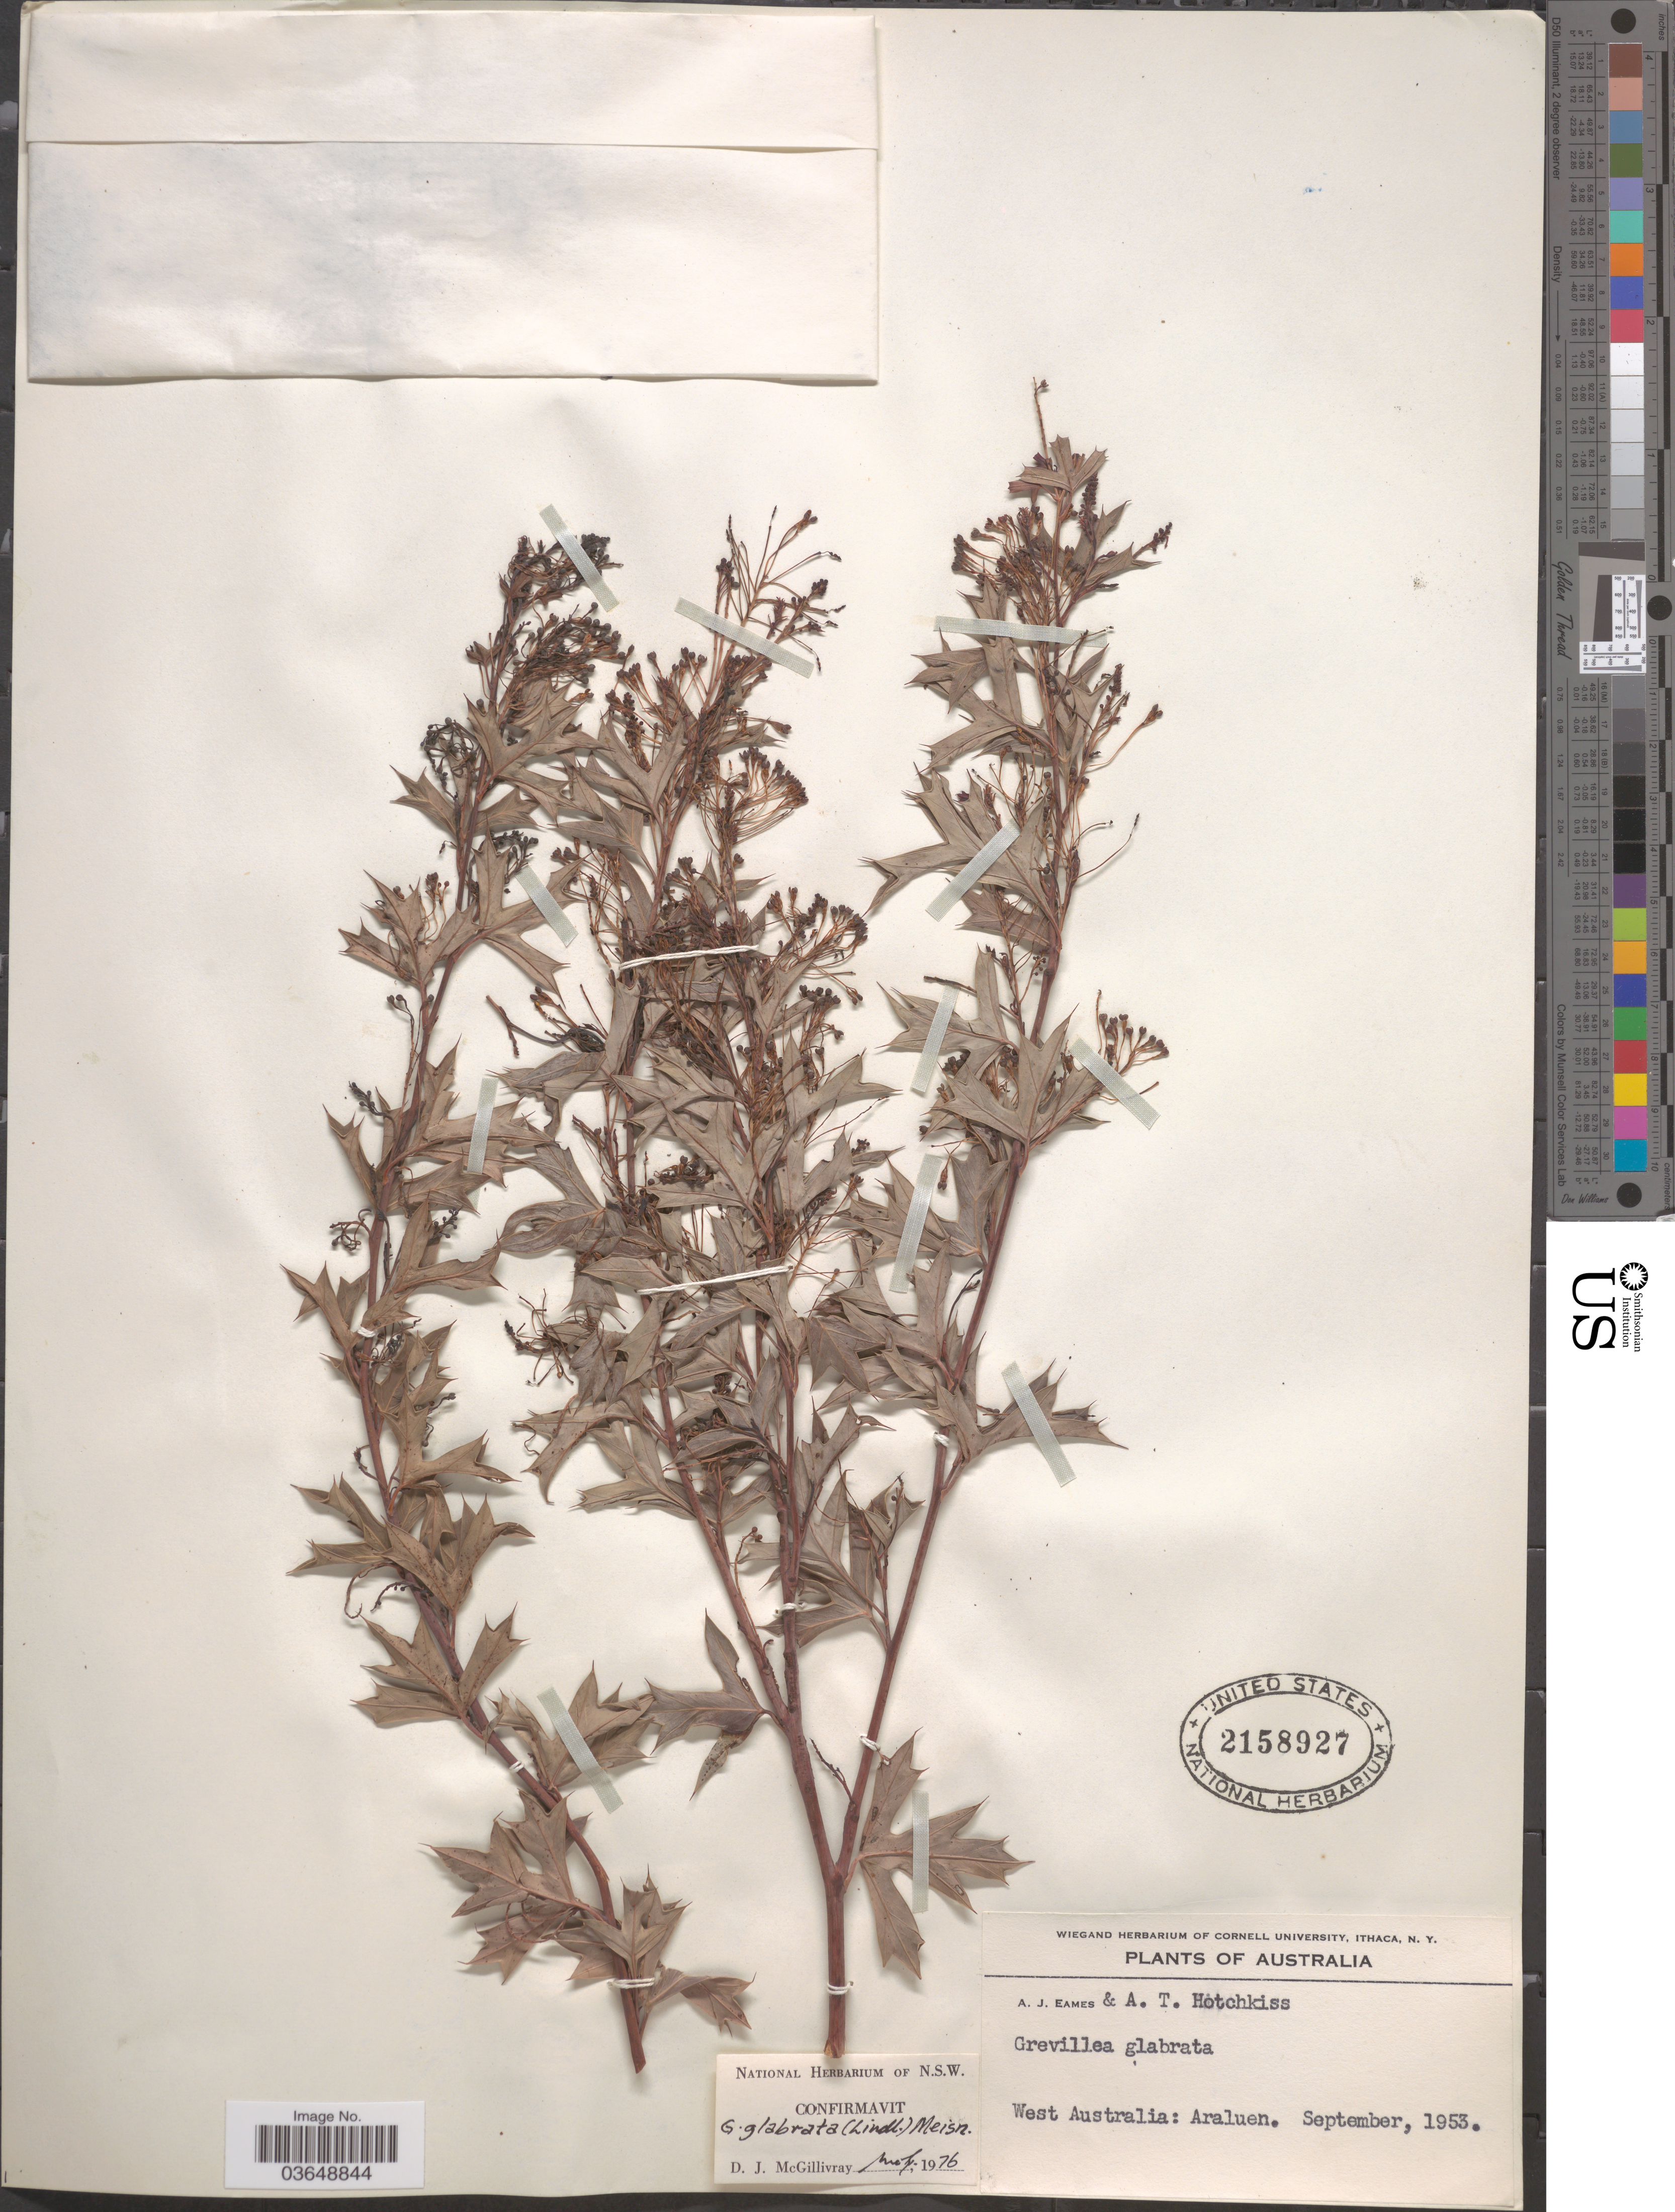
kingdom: Plantae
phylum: Tracheophyta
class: Magnoliopsida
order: Proteales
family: Proteaceae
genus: Grevillea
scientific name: Grevillea glabrata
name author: (Lindl.) Meisn.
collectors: A. J. Eames & A. Hotchkiss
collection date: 1953-09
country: Australia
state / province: Western Australia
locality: West Australia: Araluen.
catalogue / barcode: US 2158927